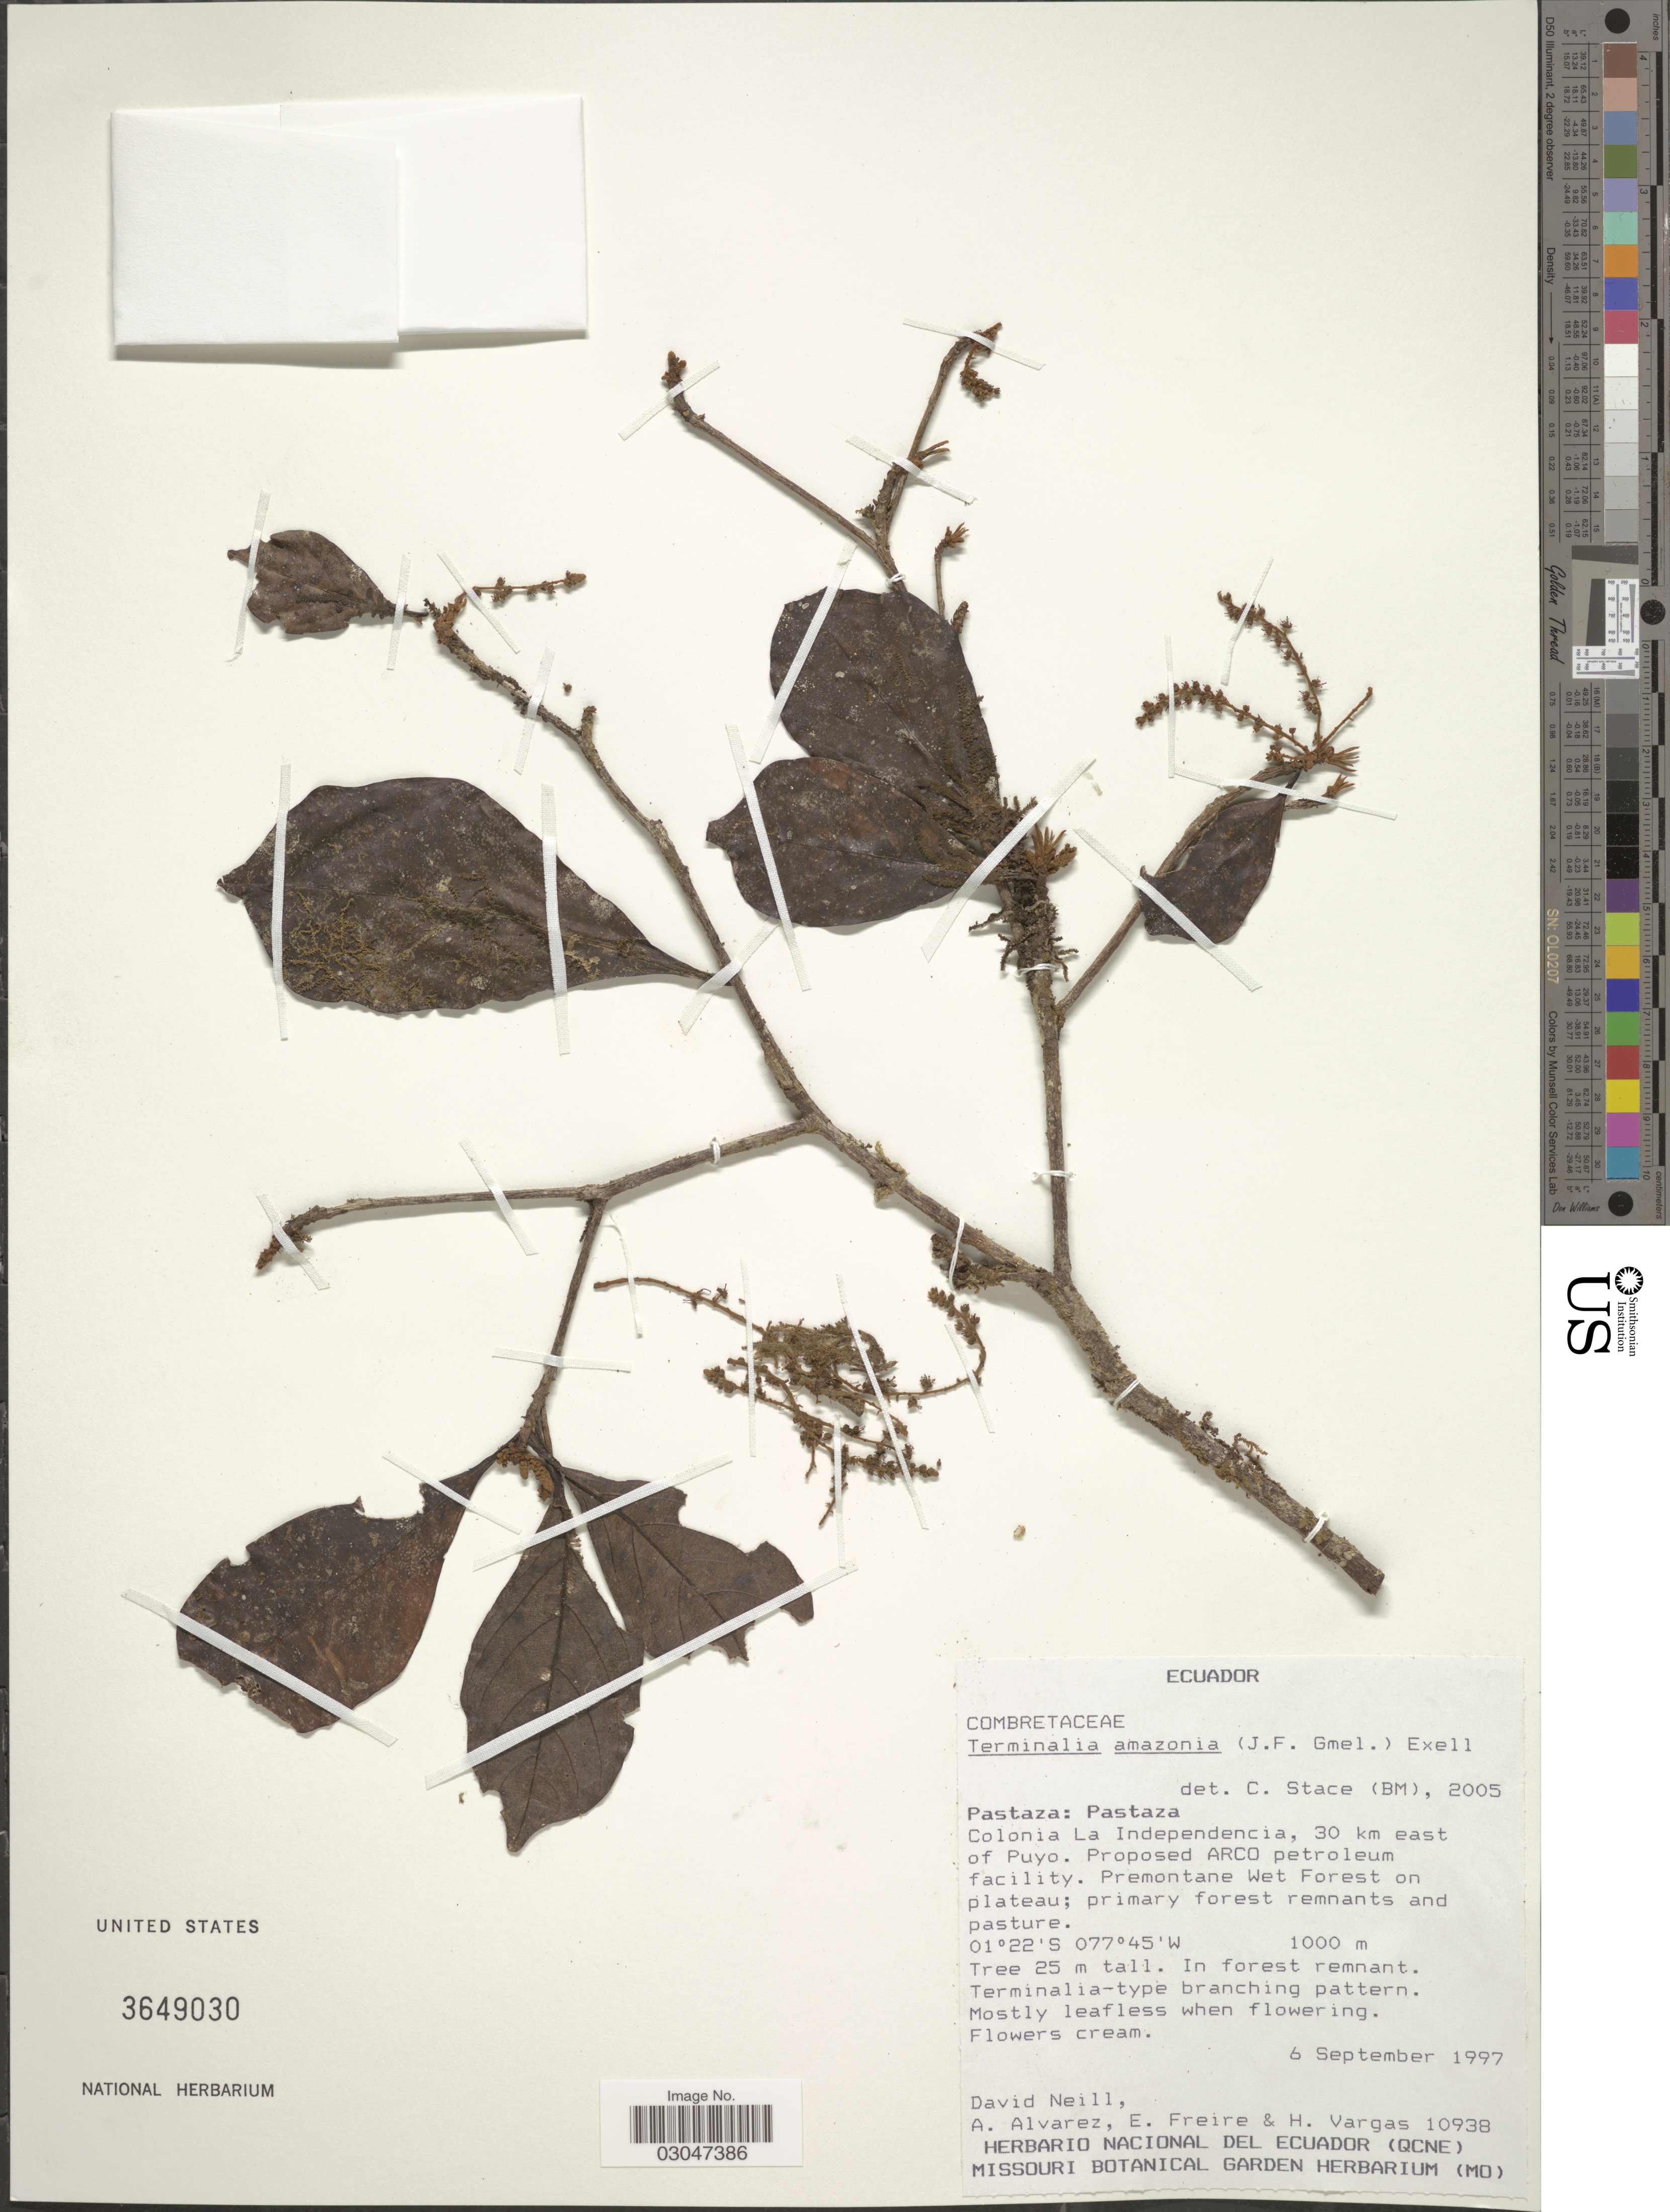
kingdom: Plantae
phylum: Tracheophyta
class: Magnoliopsida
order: Myrtales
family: Combretaceae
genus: Terminalia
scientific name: Terminalia amazonia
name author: (J.F. Gmel.) Exell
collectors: D. Neill, A. Alvarez, E. Freire & H. Vargas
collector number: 10938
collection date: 1997-09-06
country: Ecuador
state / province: Pastaza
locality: Pastaza Colonia La Independencia, 30 km east of Puyo.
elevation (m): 1000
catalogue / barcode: US 3649030